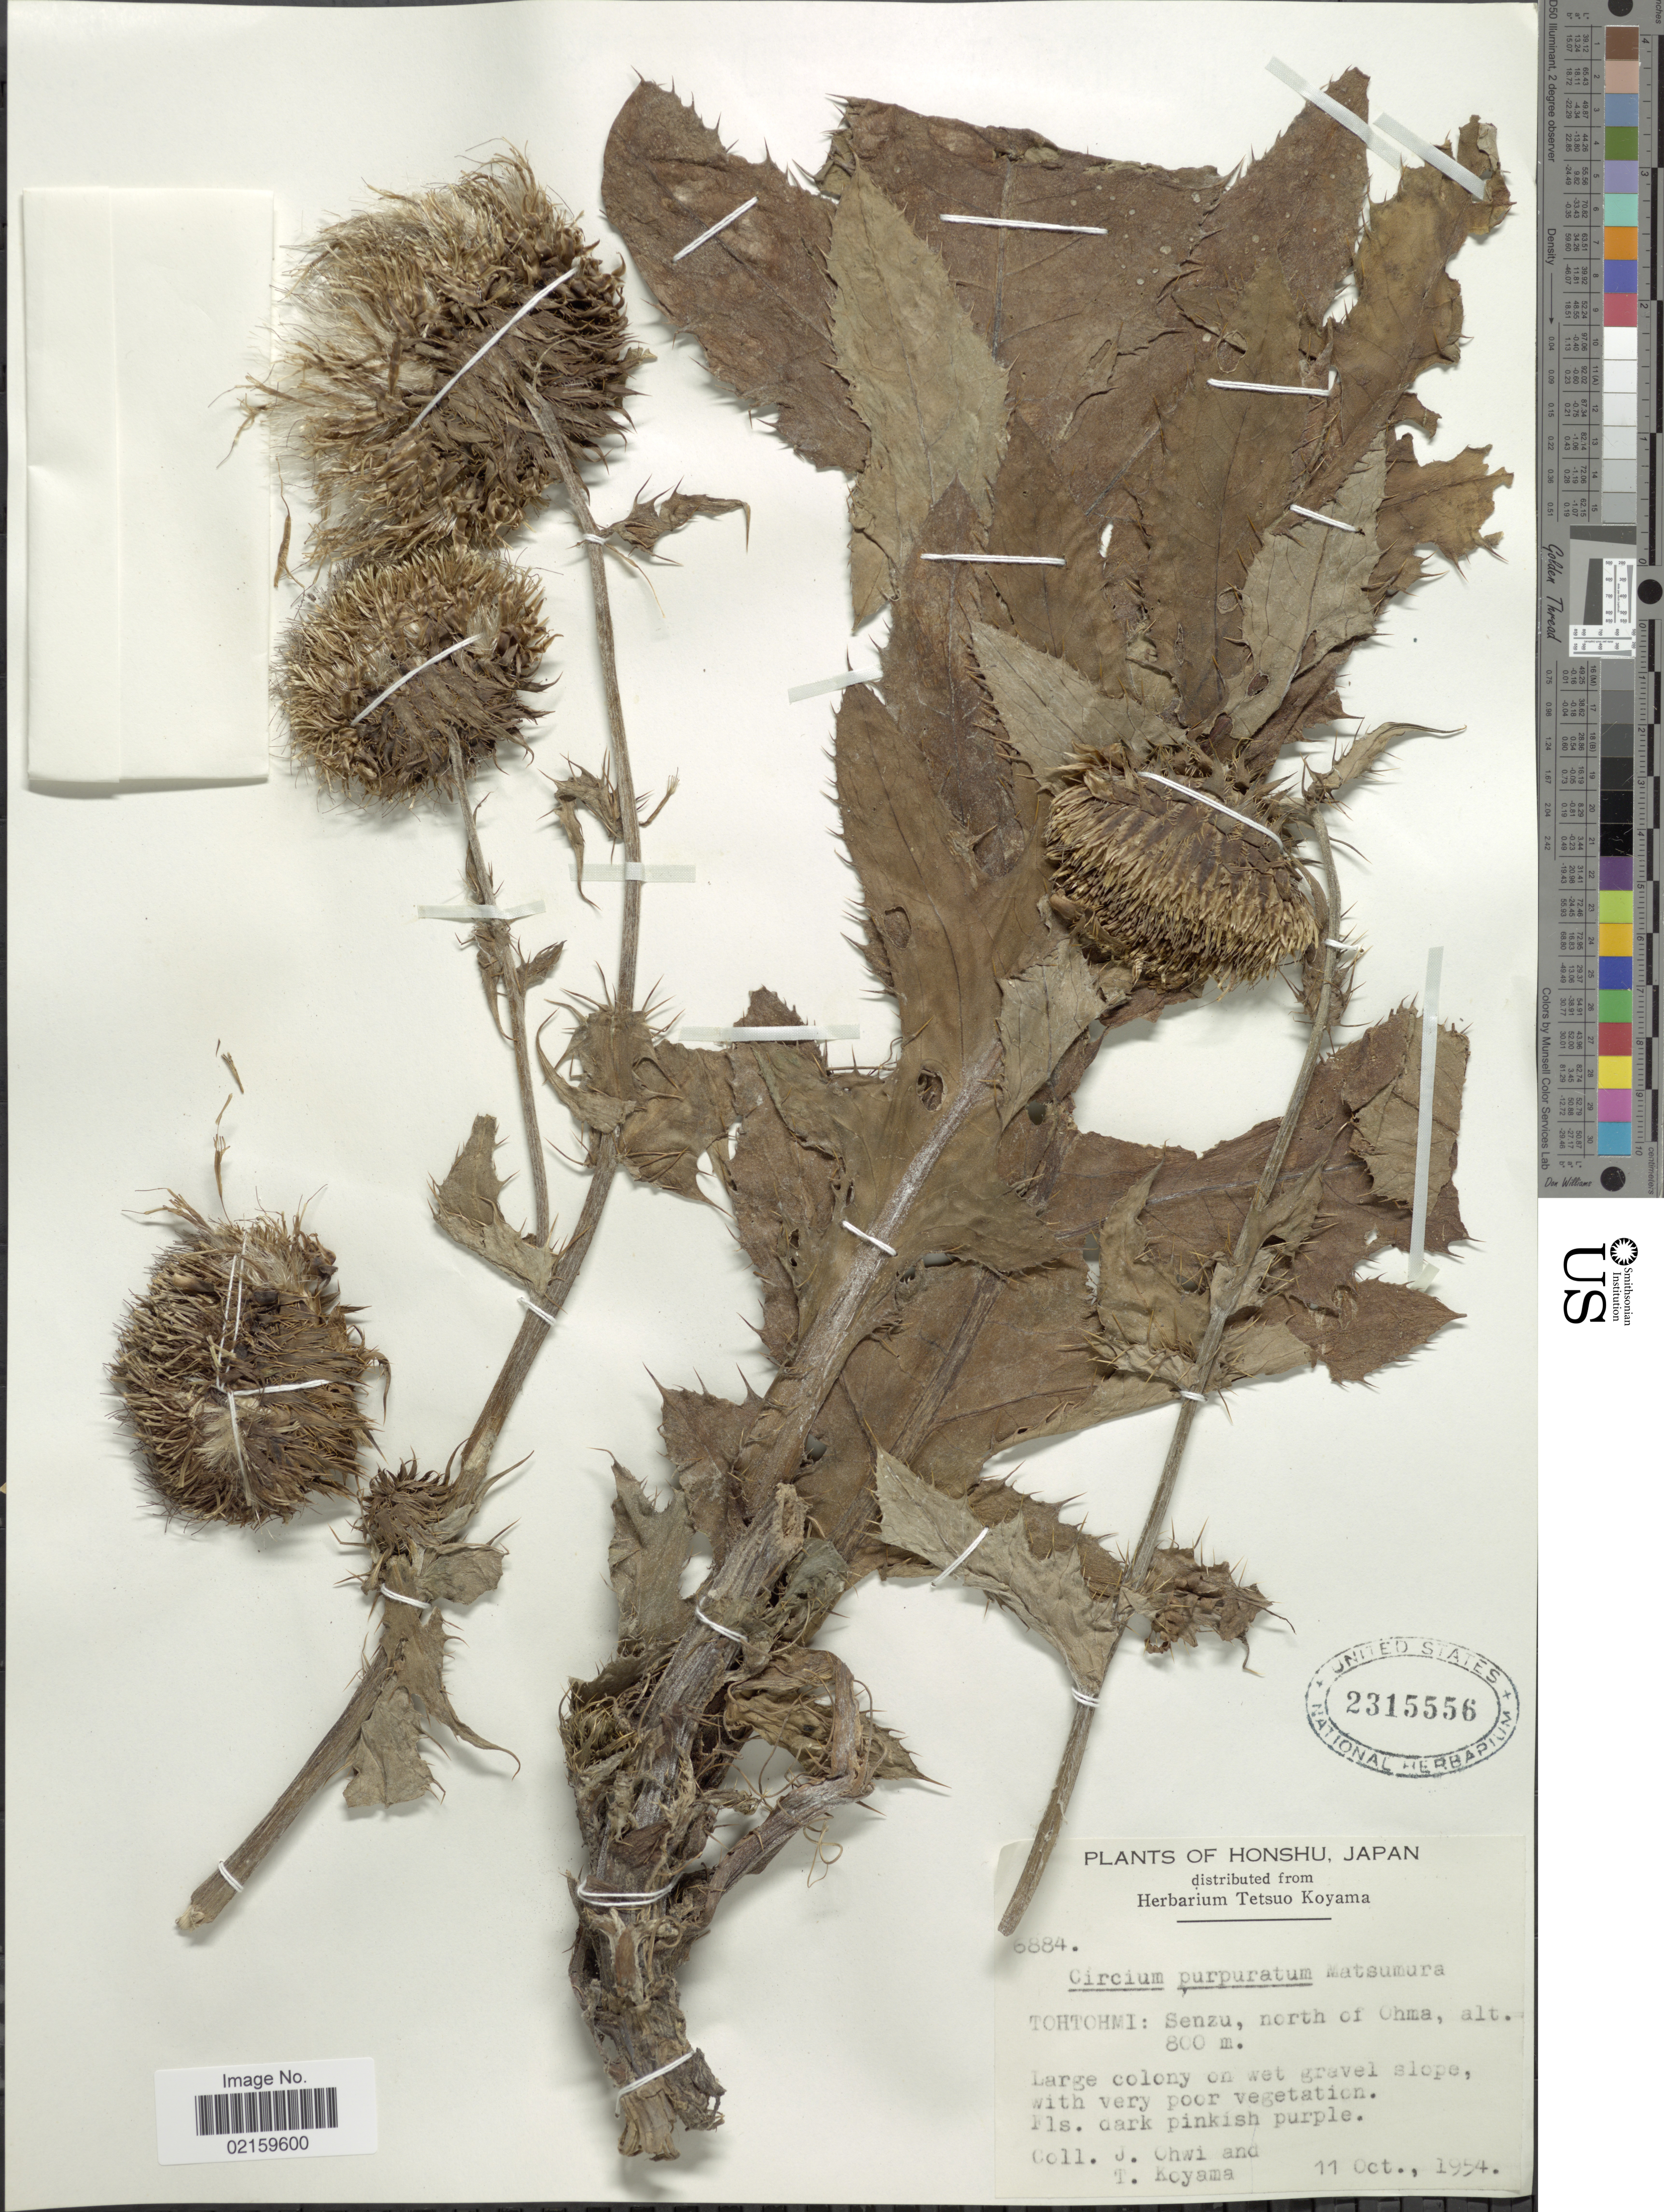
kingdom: Plantae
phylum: Tracheophyta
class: Magnoliopsida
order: Asterales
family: Asteraceae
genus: Cirsium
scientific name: Cirsium purpuratum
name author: (Maxim.) Matsum.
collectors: J. Ohwi & T. Koyama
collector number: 6884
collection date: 1954-10-11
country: Japan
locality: Honshu. Tohtohmi: Senzu, north of Ohma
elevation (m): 800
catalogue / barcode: US 2315556